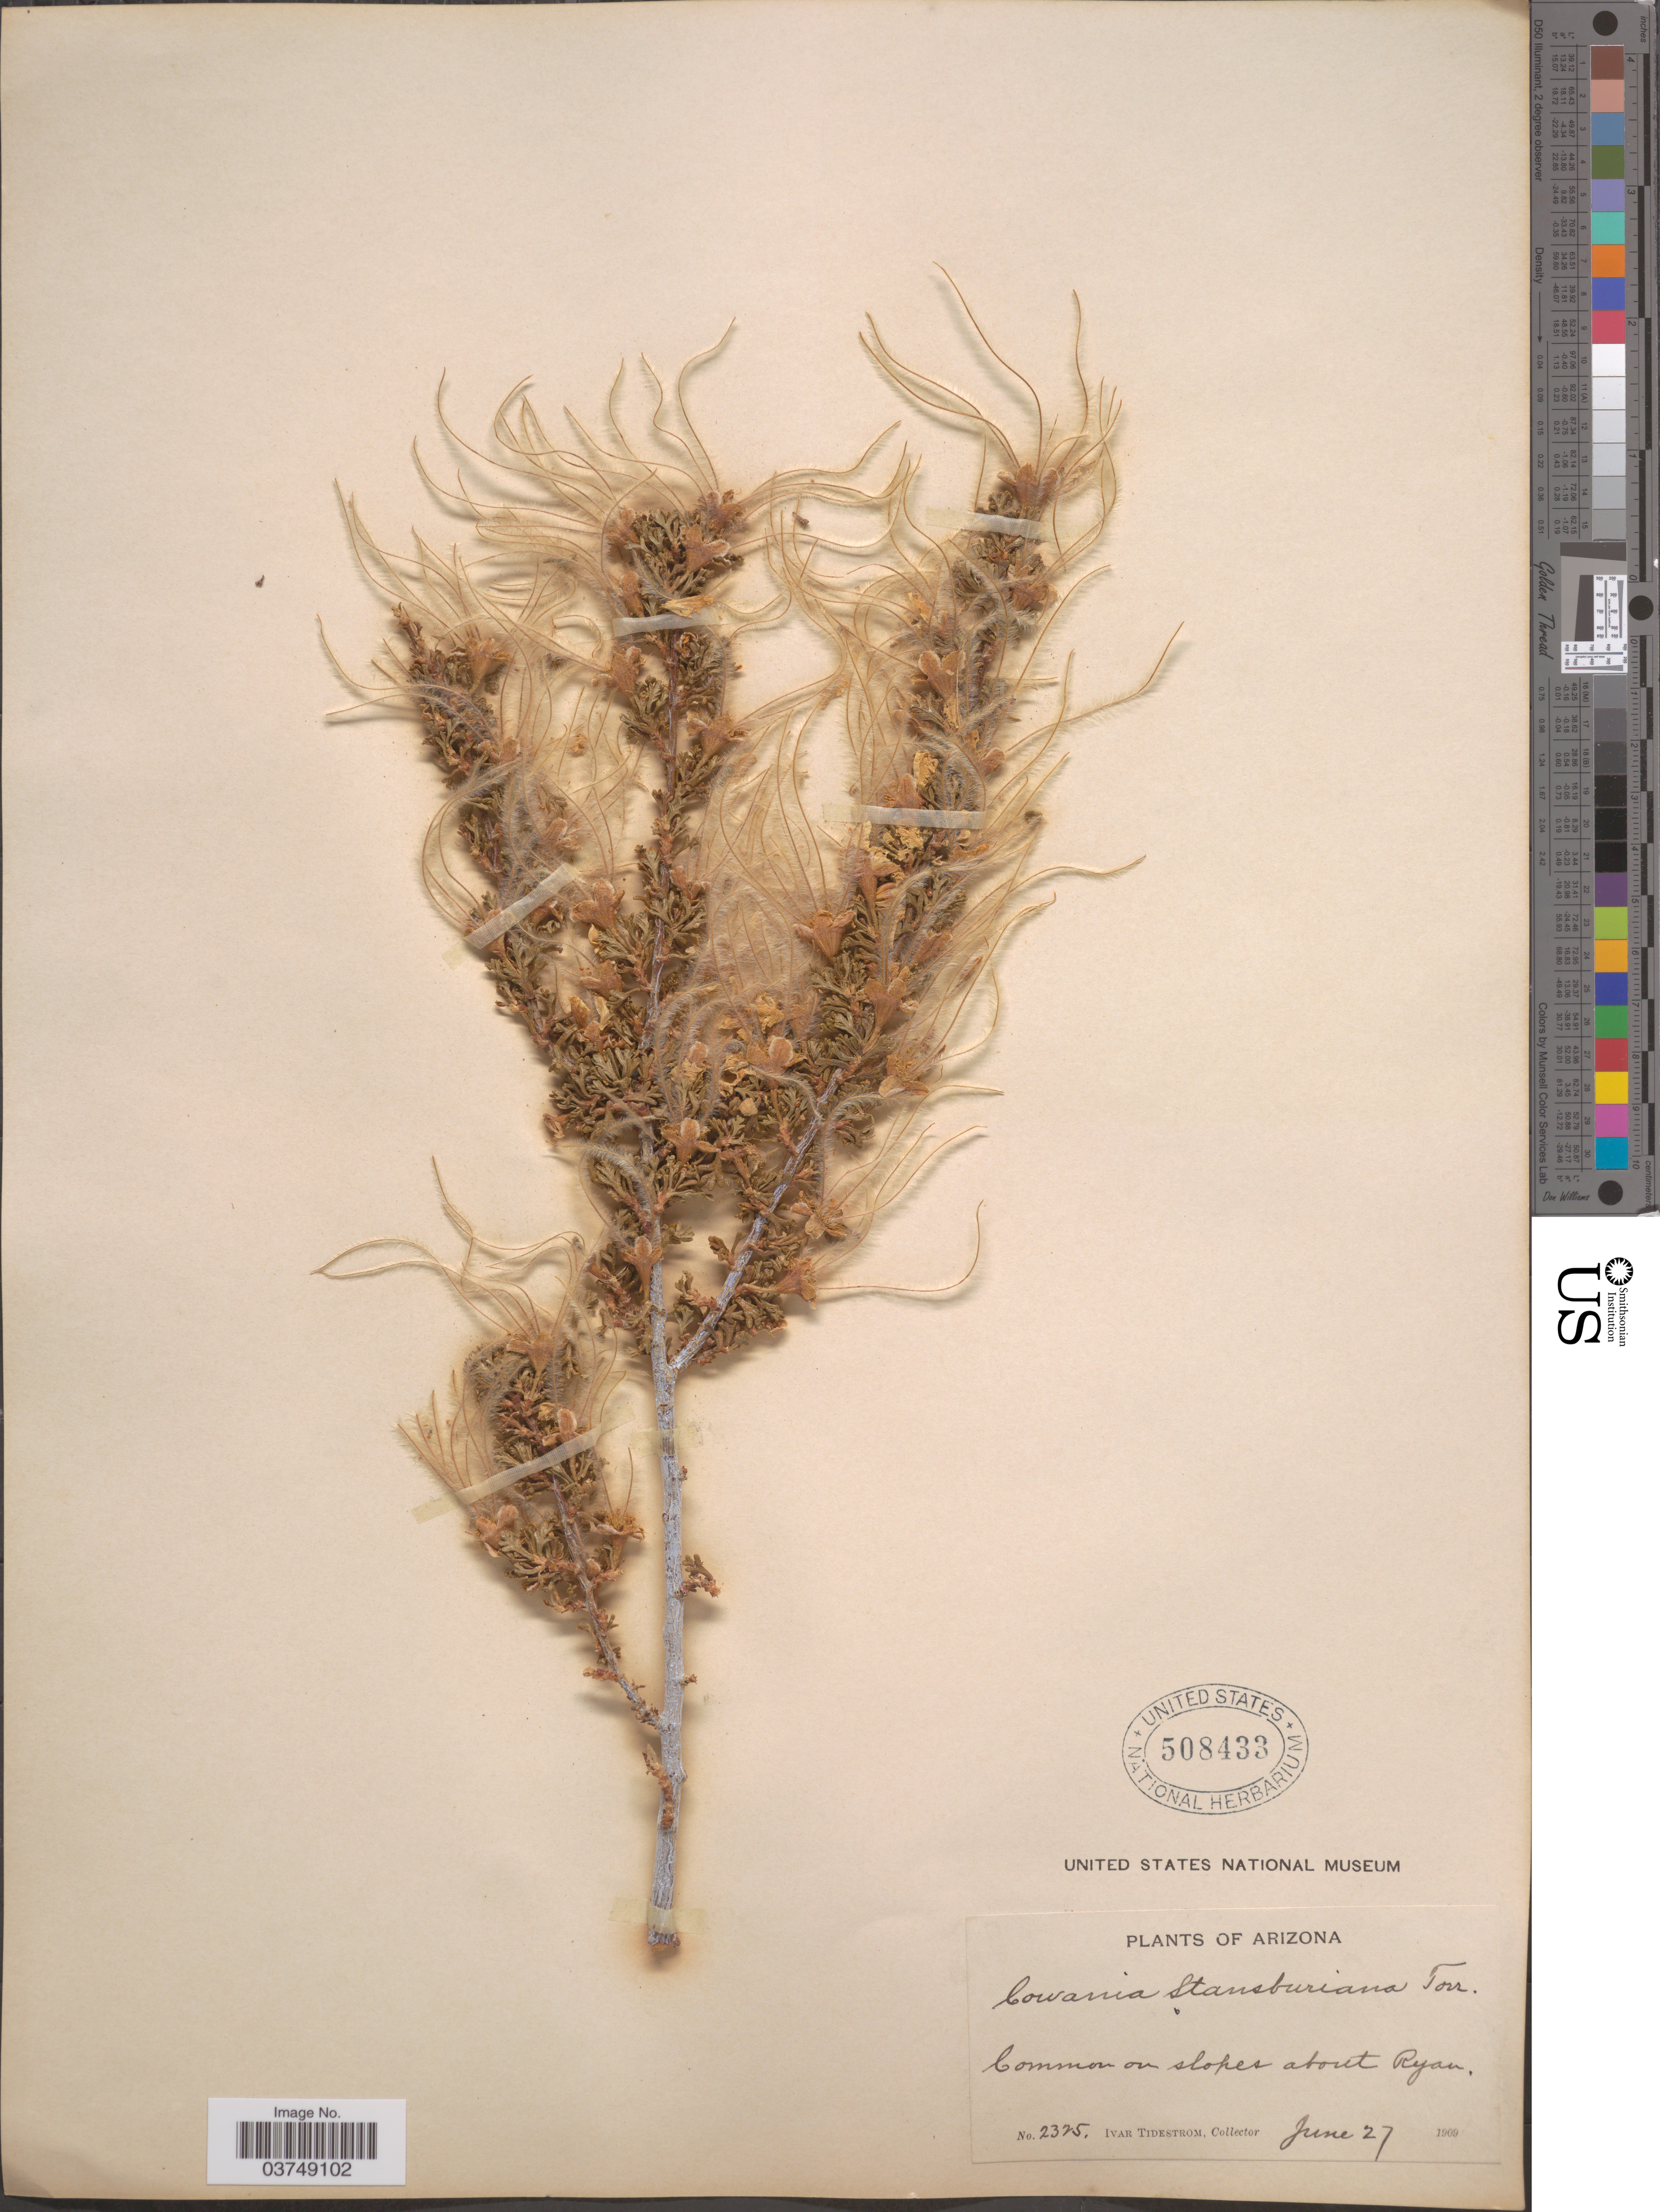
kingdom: Plantae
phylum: Tracheophyta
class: Magnoliopsida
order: Rosales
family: Rosaceae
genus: Purshia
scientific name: Purshia stansburyana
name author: (Torr.) Henrickson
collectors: I. F. Tidestrom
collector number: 2325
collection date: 1909-06-27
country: United States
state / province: Arizona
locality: Slopes about Ryan.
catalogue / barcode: US 508433